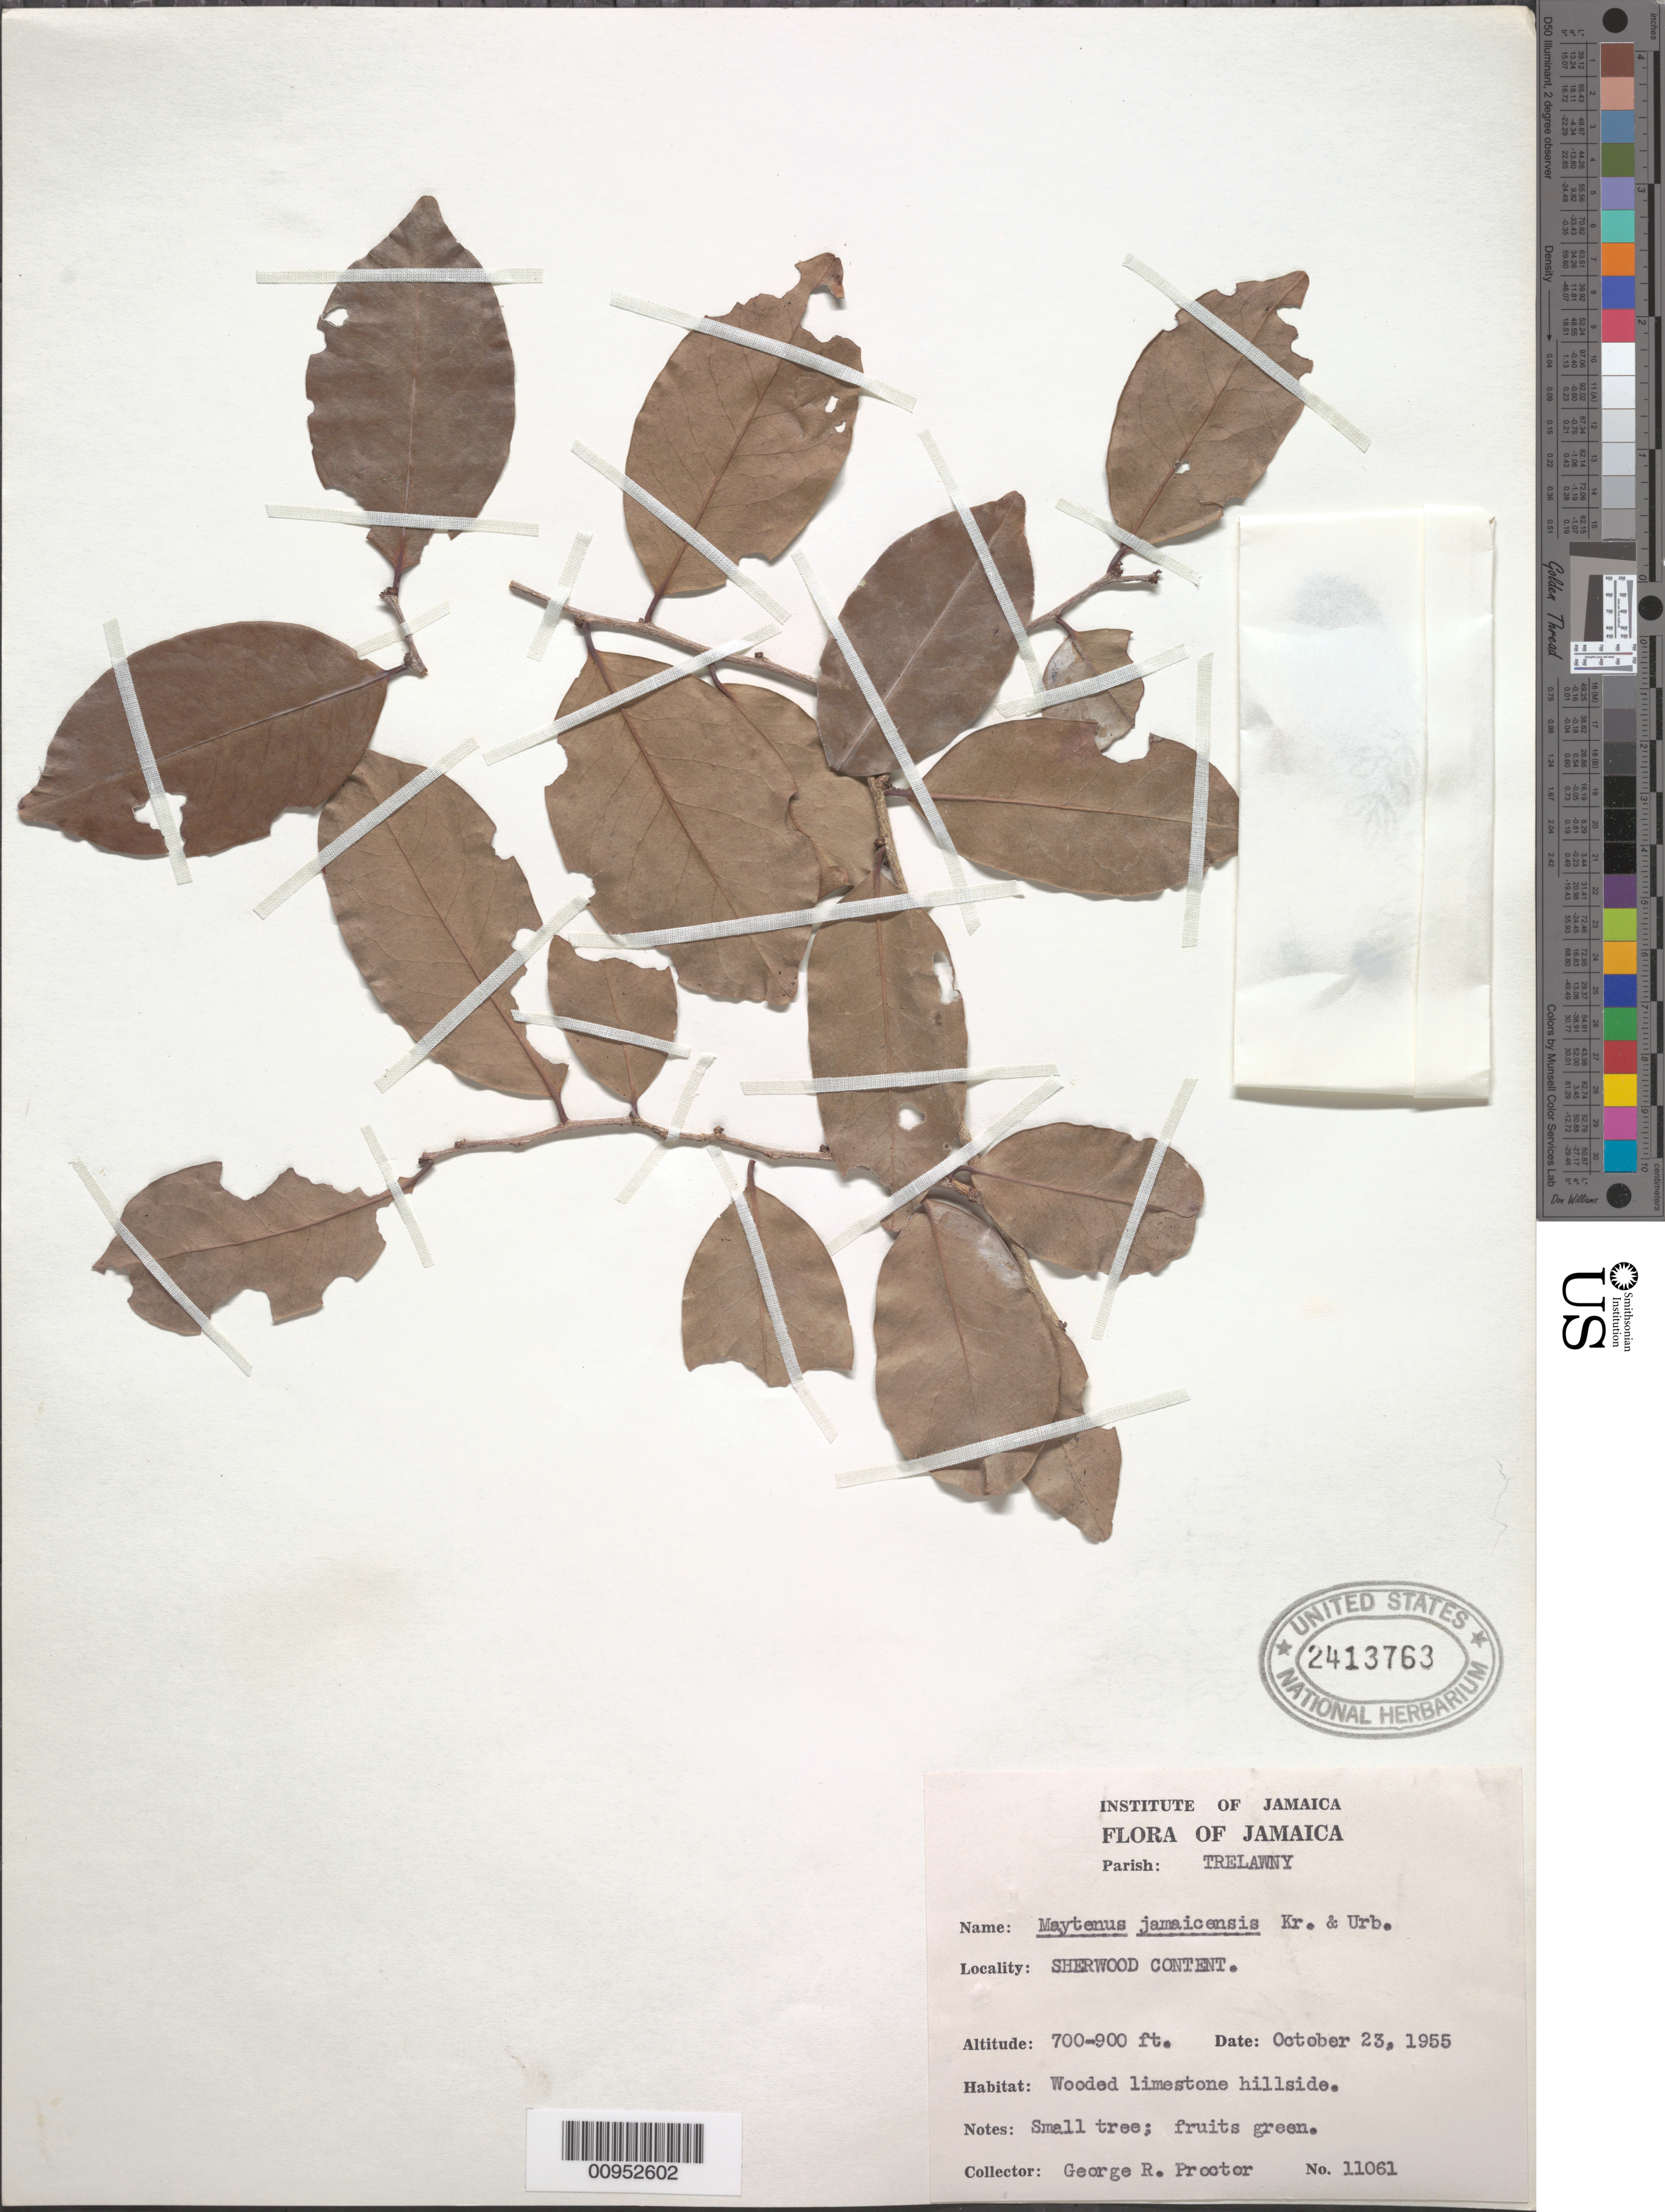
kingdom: Plantae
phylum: Tracheophyta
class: Magnoliopsida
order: Celastrales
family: Celastraceae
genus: Maytenus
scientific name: Maytenus jamaicensis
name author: Krug & Urb.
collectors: G. R. Proctor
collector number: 11061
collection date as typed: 23 Oct 1955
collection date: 1955-10-23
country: Jamaica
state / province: Trelawny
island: Jamaica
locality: Sherwood Content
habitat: Wooded limestone hillside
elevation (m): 213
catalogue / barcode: US 2413763